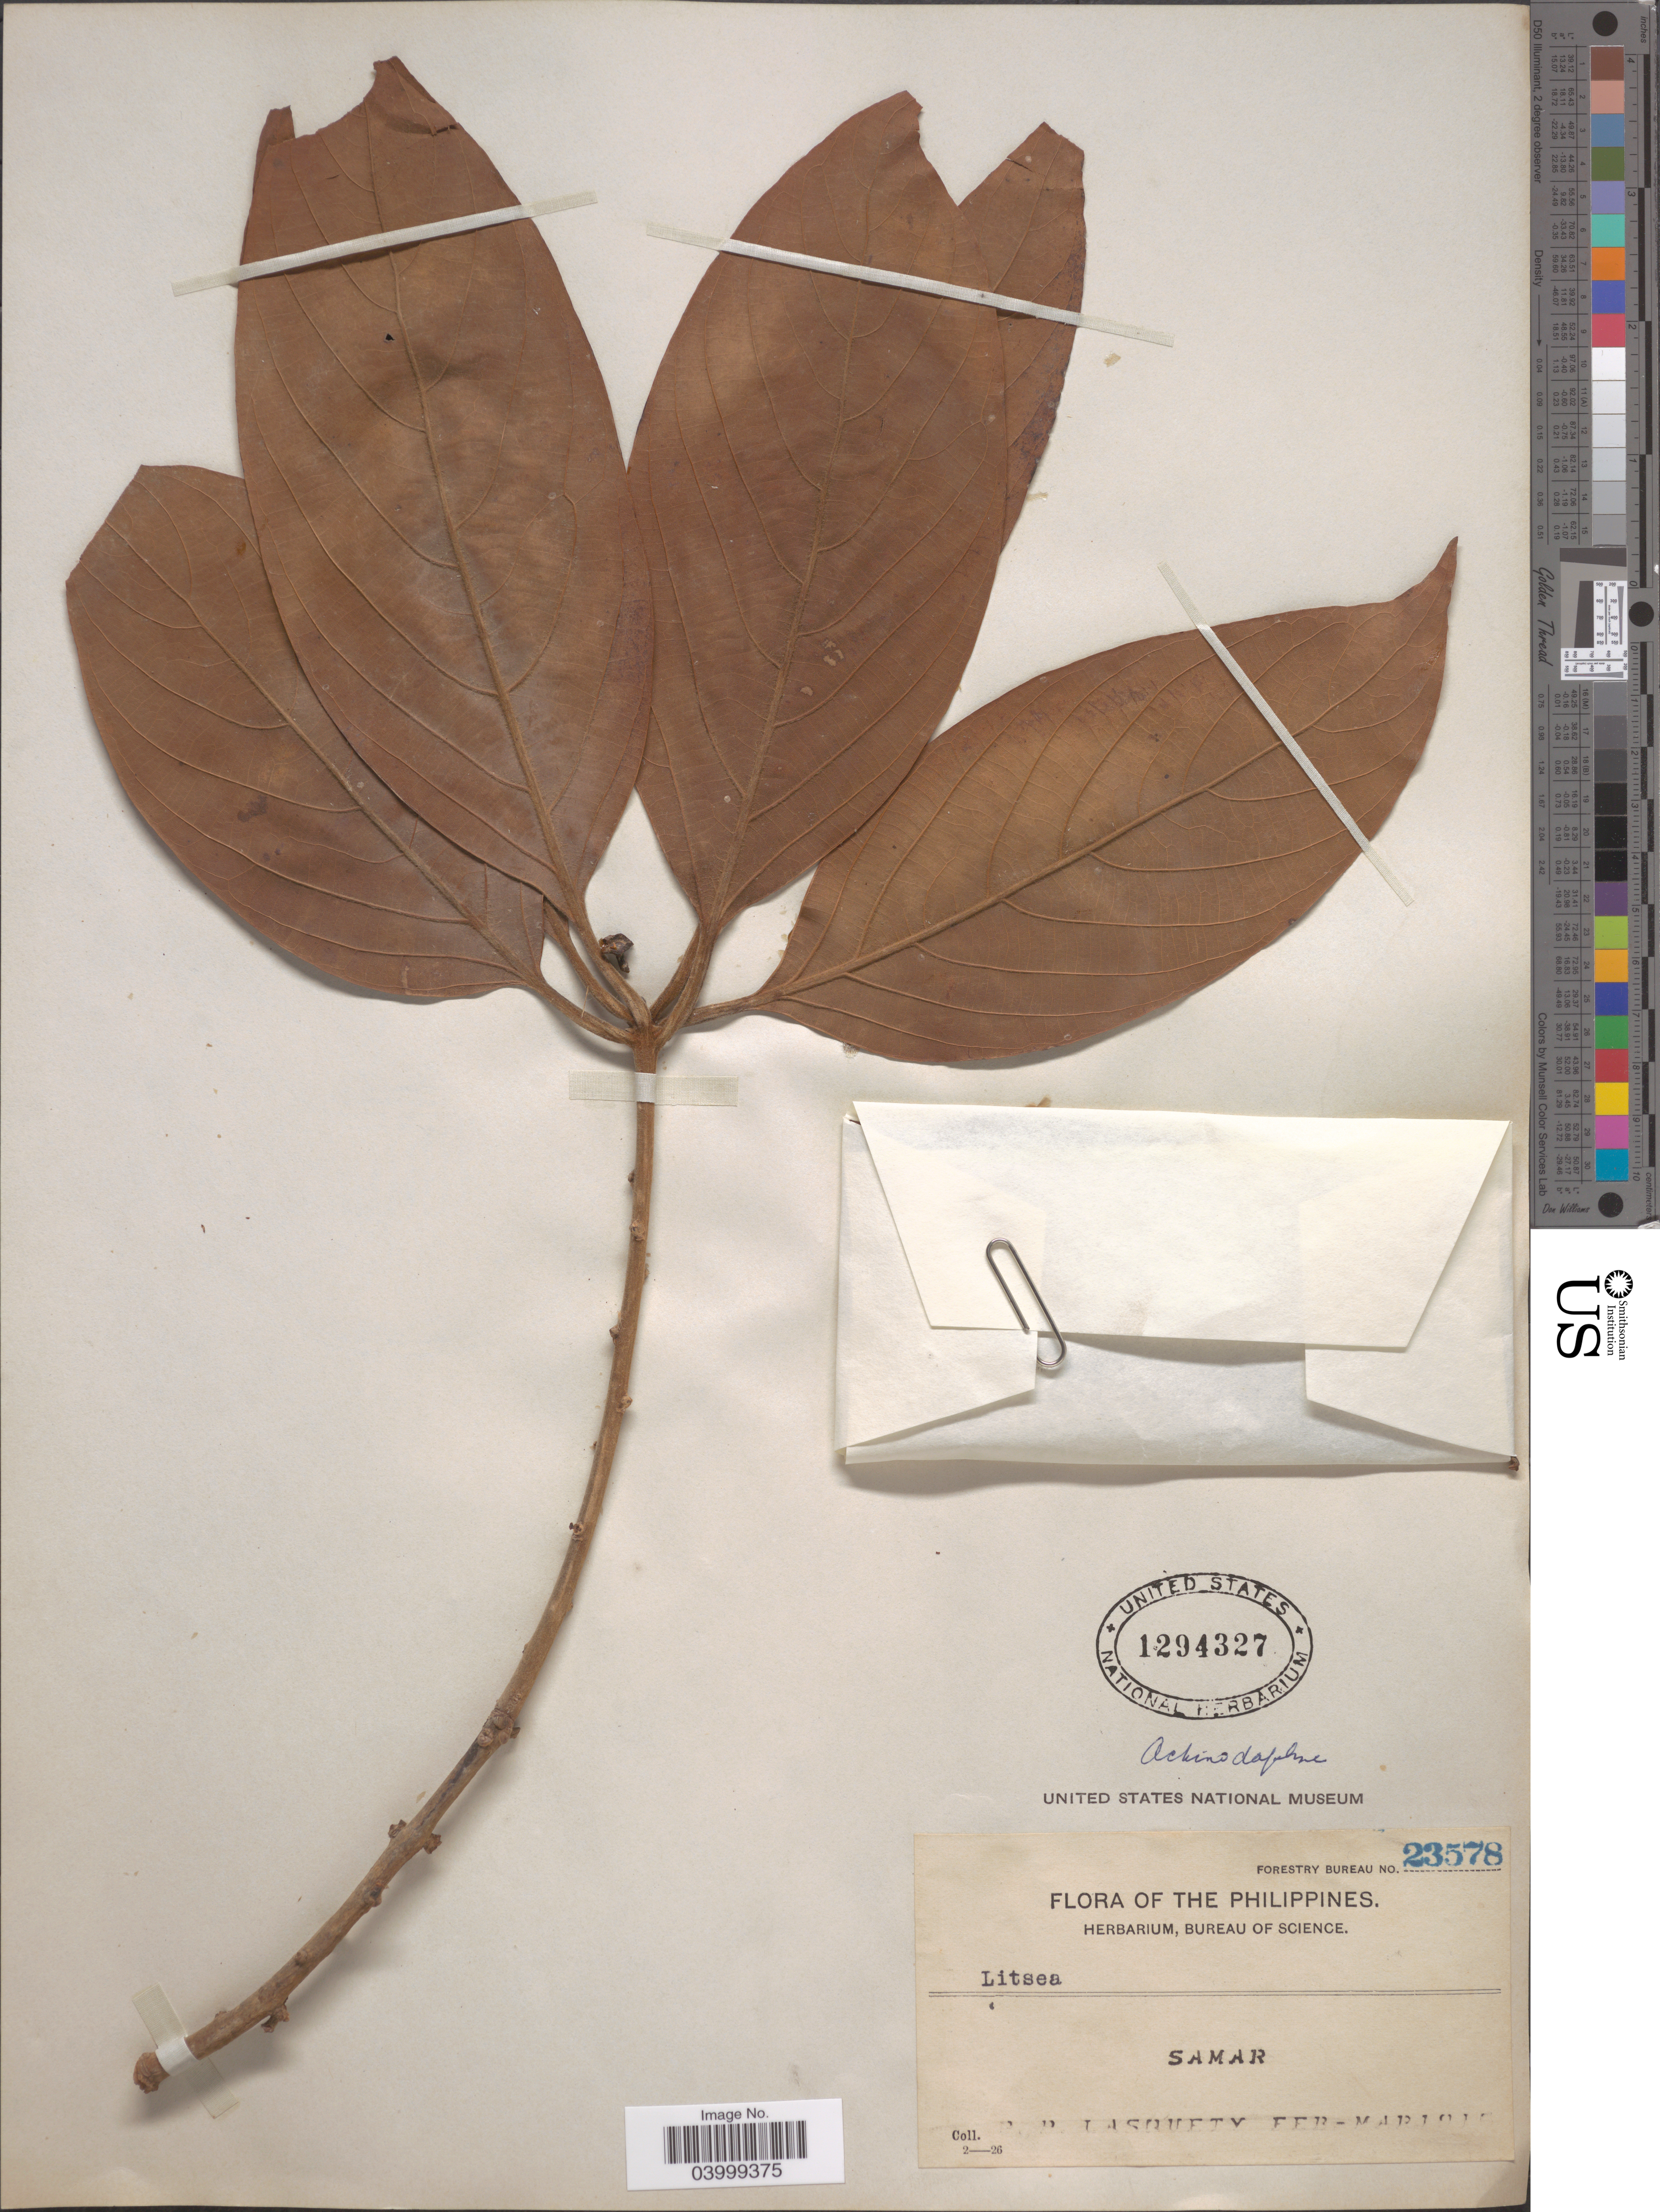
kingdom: Plantae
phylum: Tracheophyta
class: Magnoliopsida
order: Laurales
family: Lauraceae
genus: Actinodaphne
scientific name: Actinodaphne sp.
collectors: P. Lasquety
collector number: Forestry Bureau 23578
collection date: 1916-02/1916-03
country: Philippines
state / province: Eastern Visayas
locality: Samar.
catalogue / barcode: US 1294327